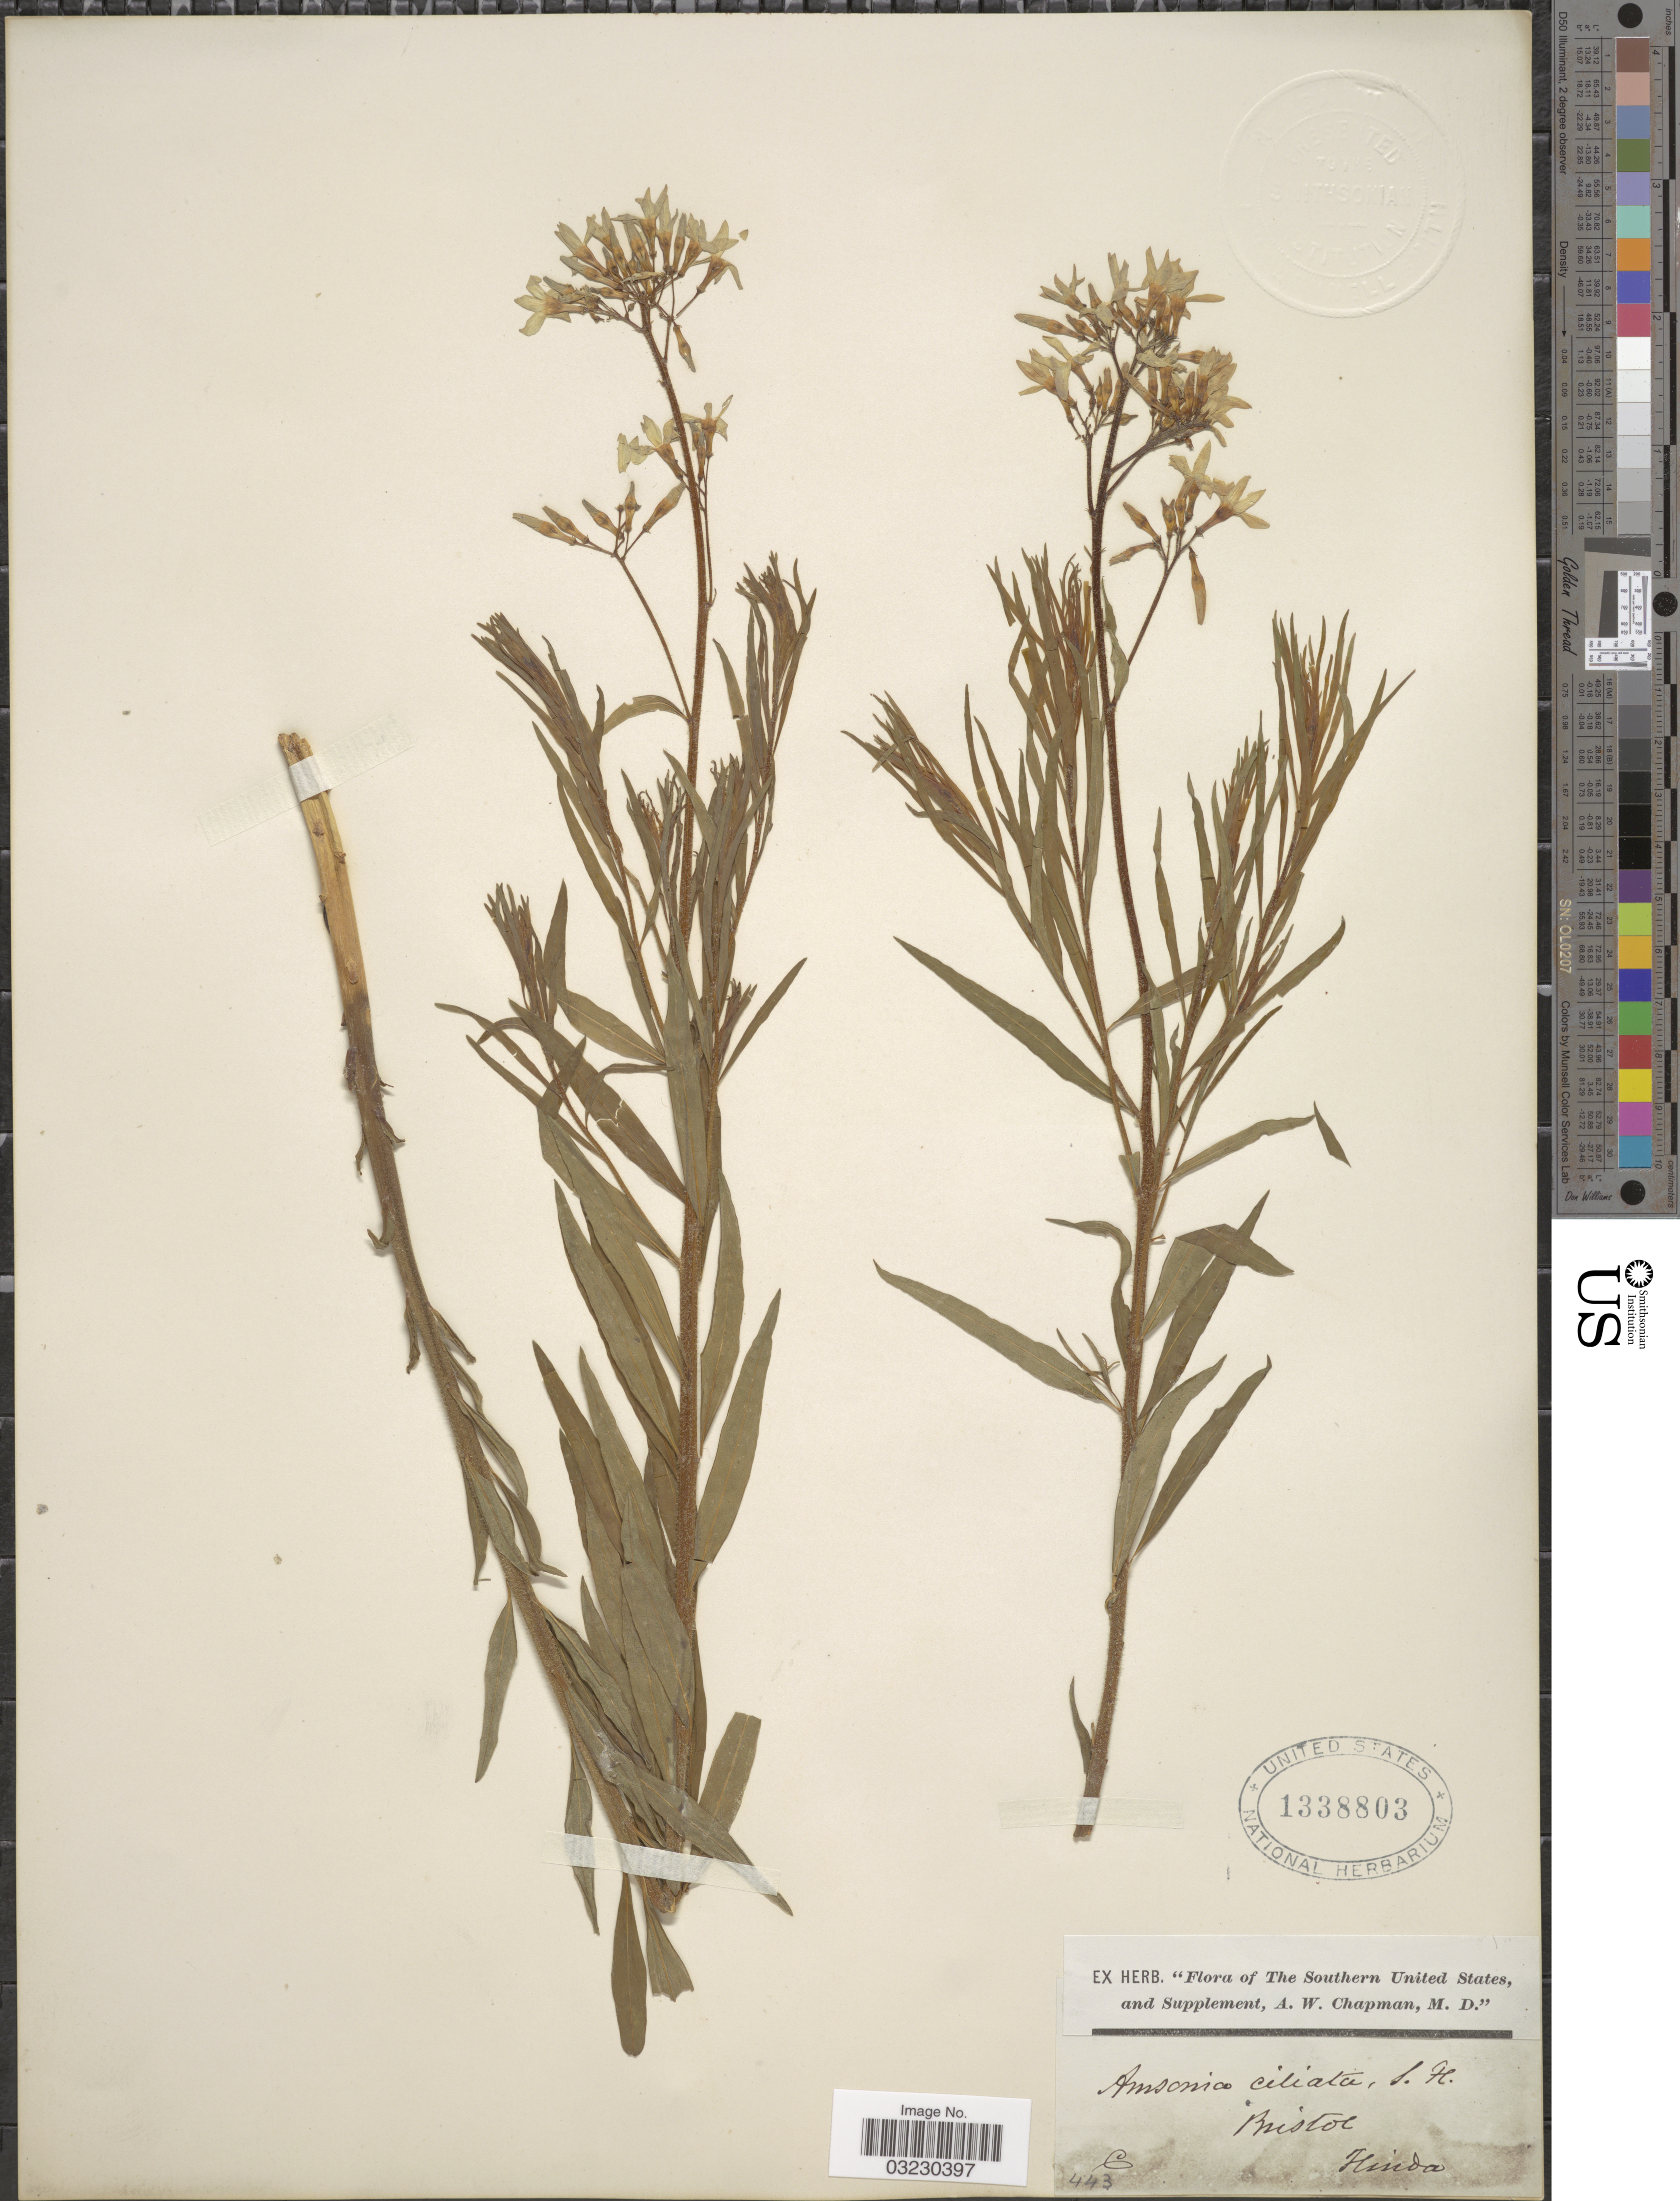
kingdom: Plantae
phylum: Tracheophyta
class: Magnoliopsida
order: Gentianales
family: Apocynaceae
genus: Amsonia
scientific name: Amsonia ciliata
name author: Walter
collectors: A. W. Chapman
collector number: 443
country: United States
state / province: Florida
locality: The Southern United States, and Supplement. Bristol.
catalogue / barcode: US 1338803